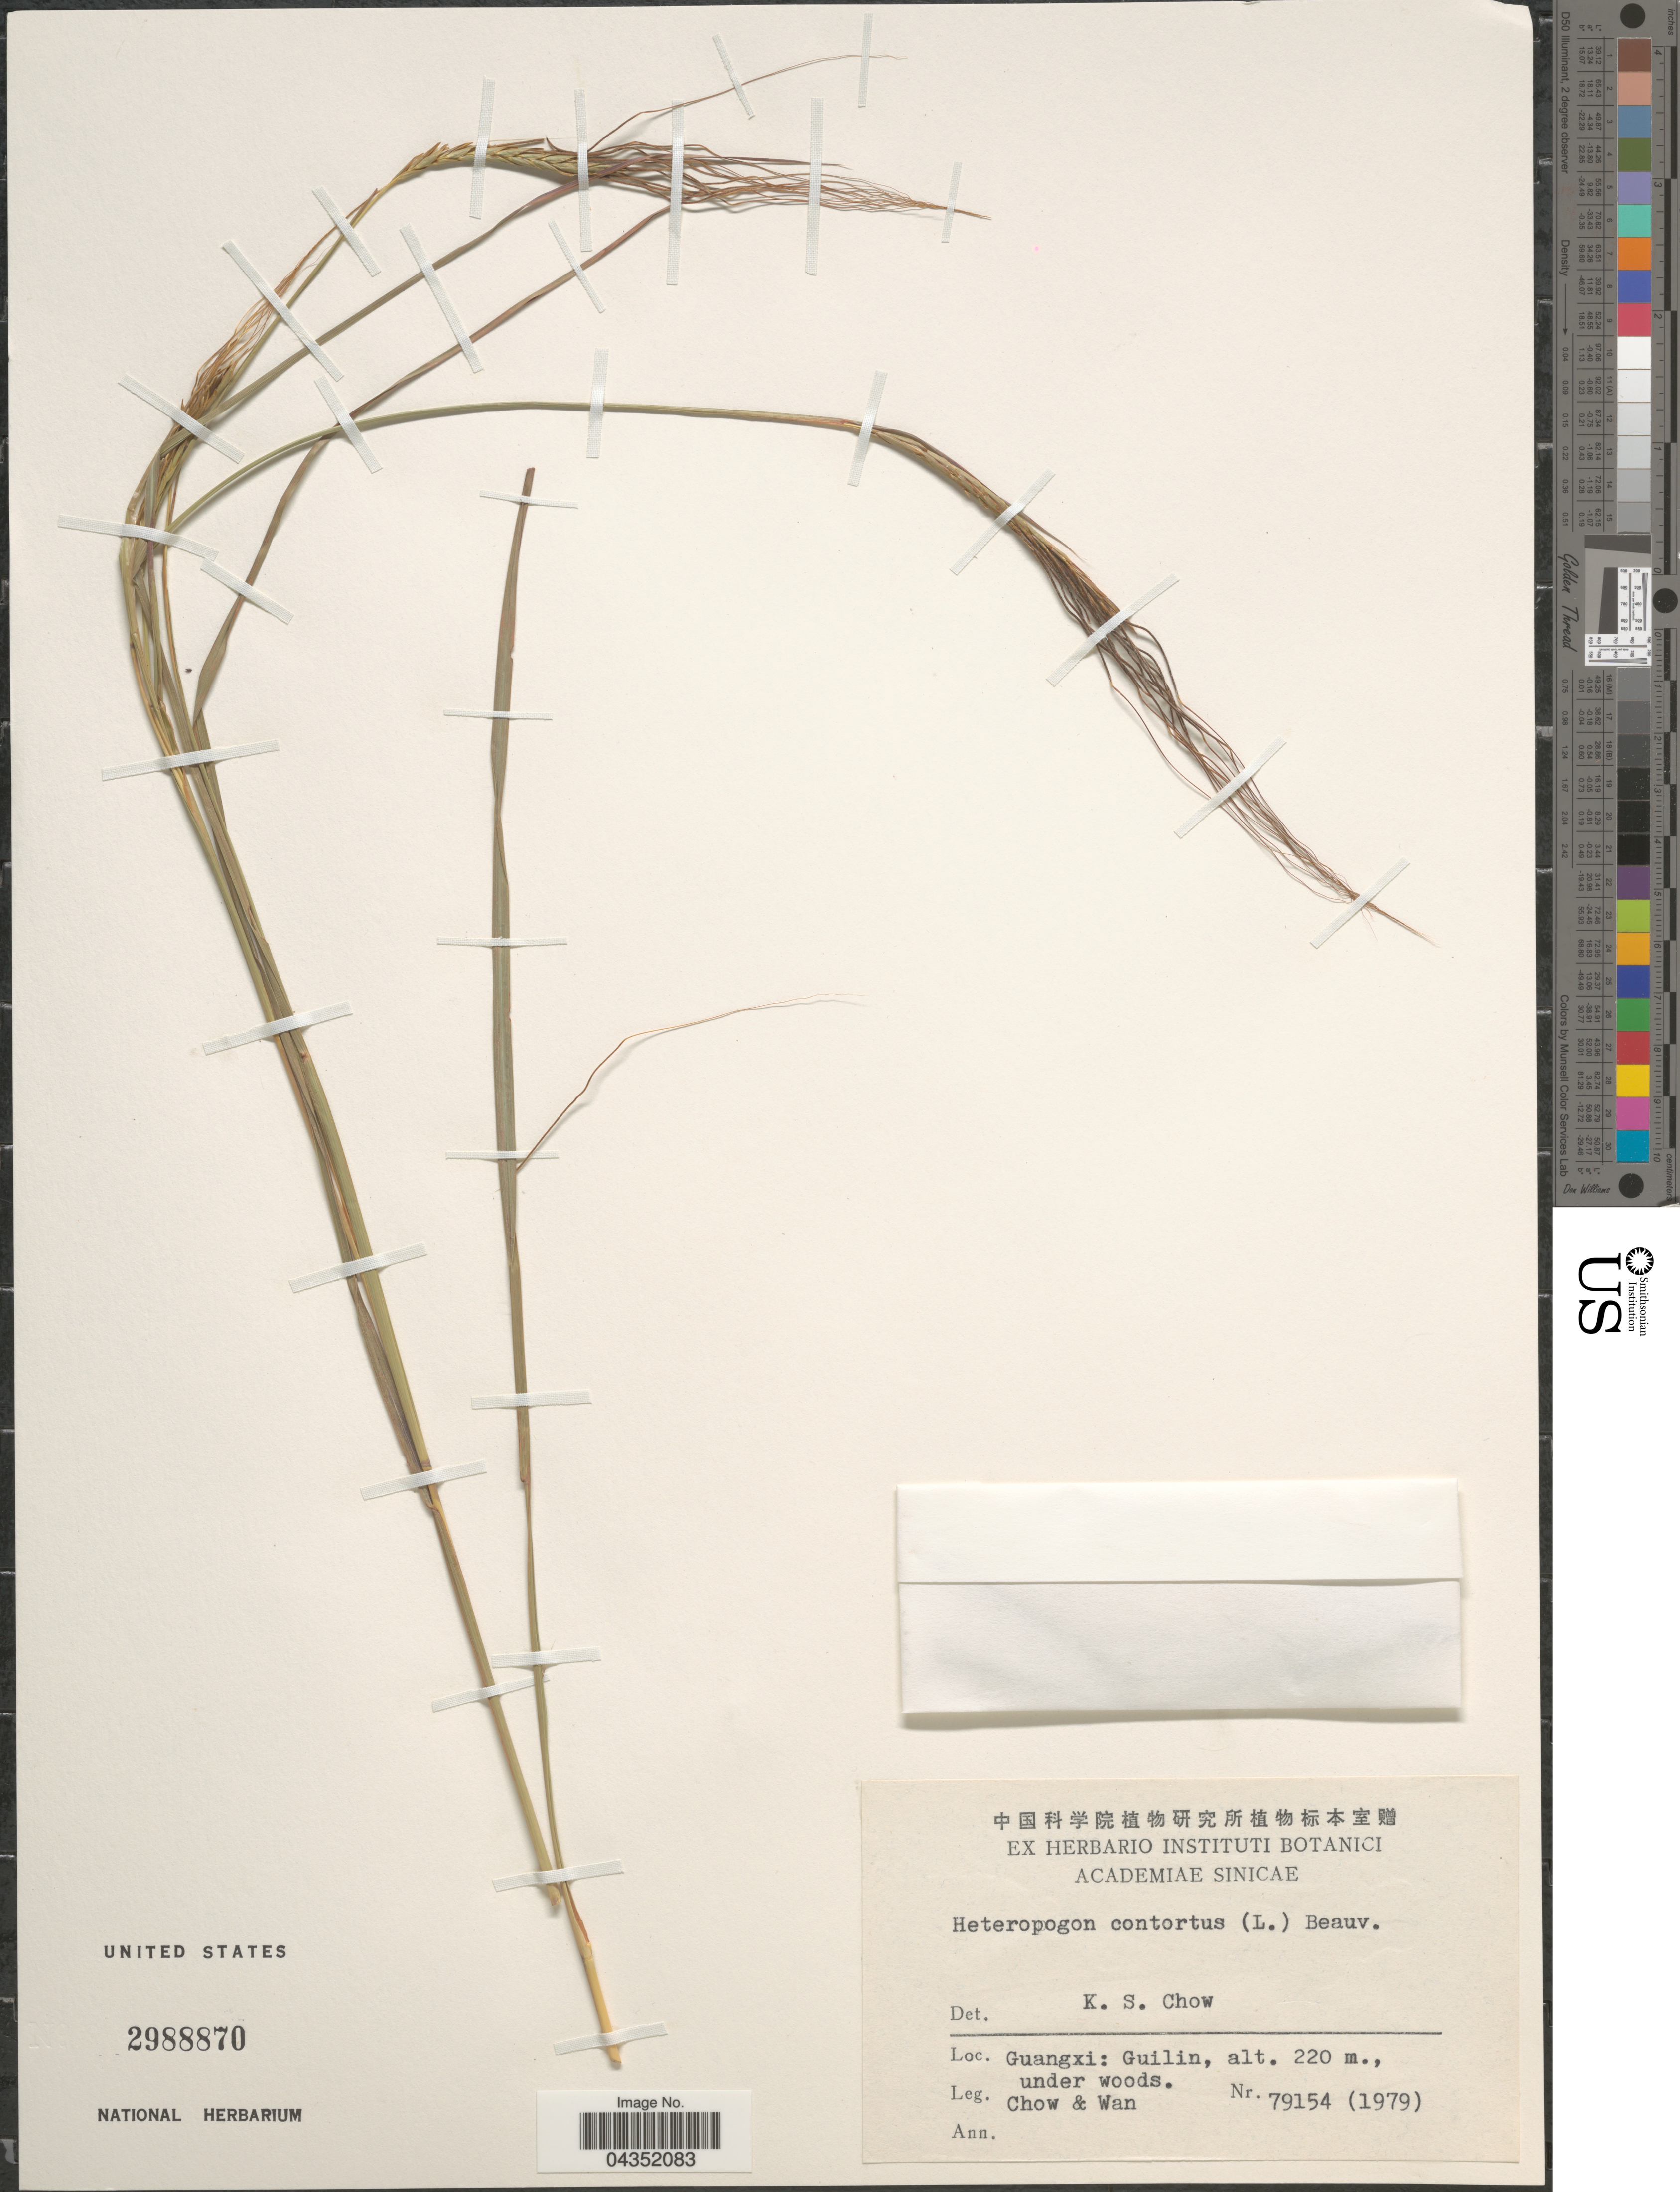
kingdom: Plantae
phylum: Tracheophyta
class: Liliopsida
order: Poales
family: Poaceae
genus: Heteropogon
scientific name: Heteropogon contortus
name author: (L.) P. Beauv. ex Roem. & Schult.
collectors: Chow, -- & -. Wan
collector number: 79154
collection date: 1979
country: China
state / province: Guangxi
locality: Guilin.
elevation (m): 220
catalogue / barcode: US 2988870